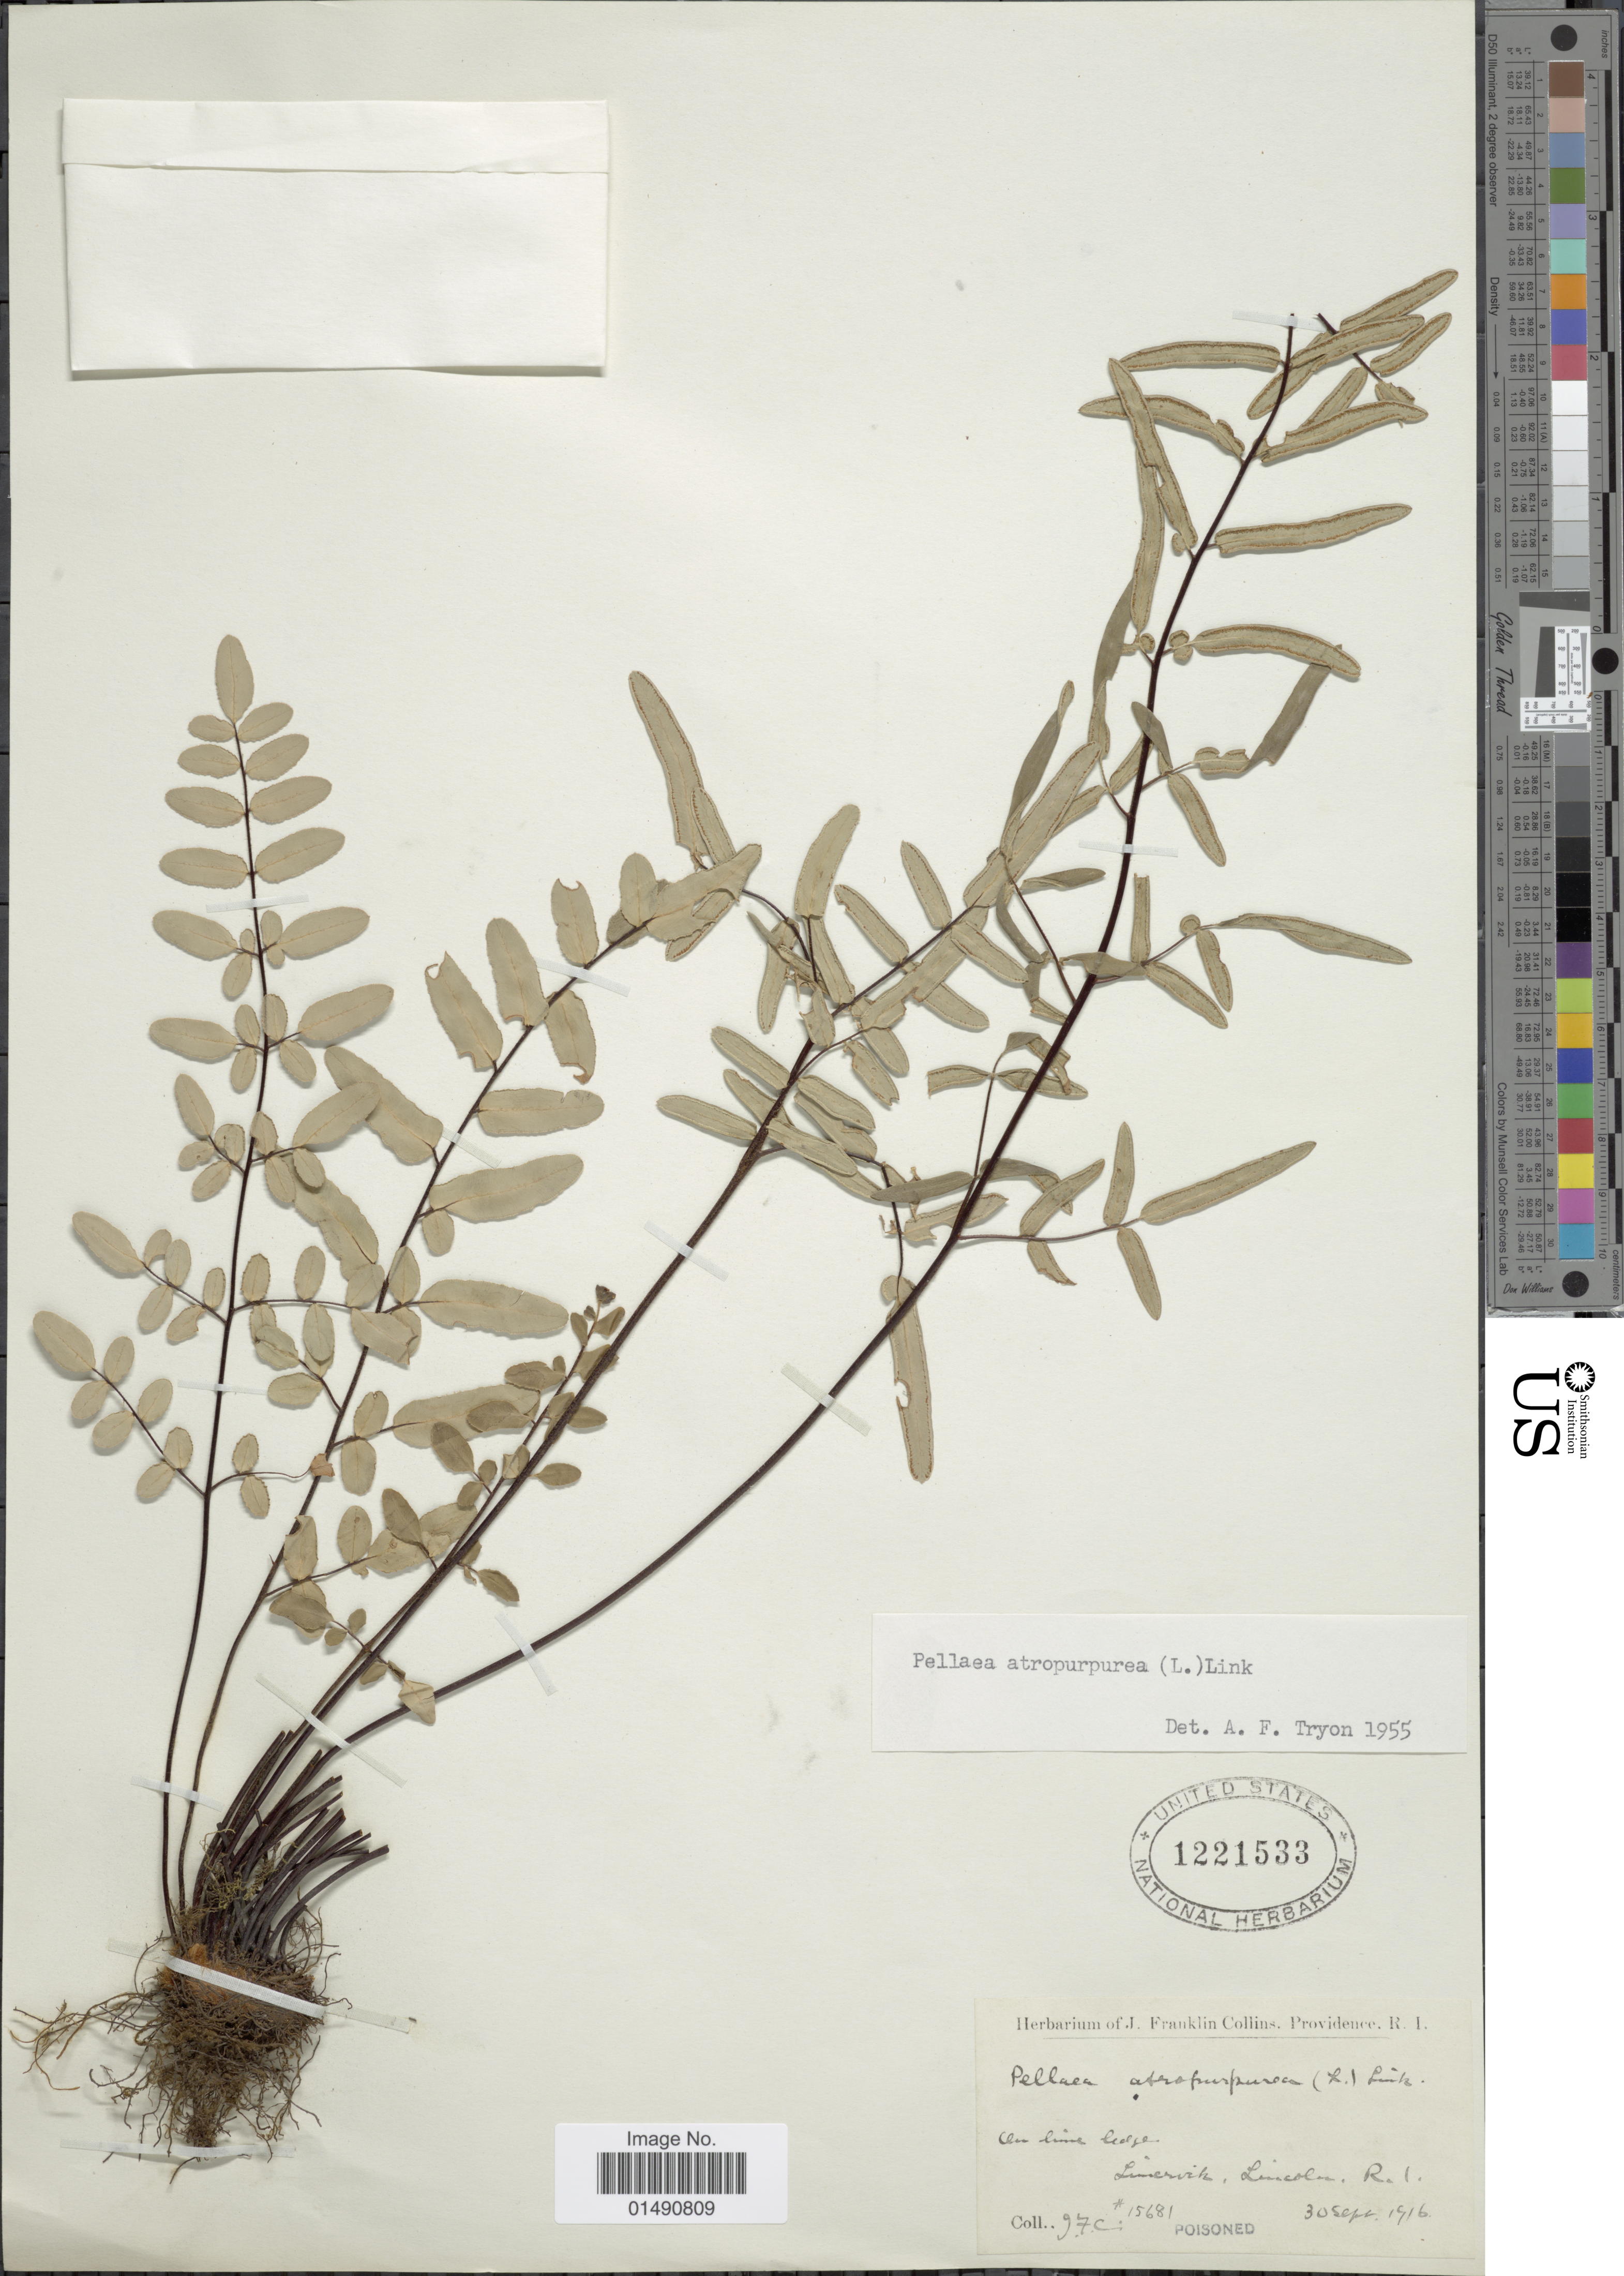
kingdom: Plantae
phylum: Tracheophyta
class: Polypodiopsida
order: Polypodiales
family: Pteridaceae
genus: Pellaea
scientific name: Pellaea atropurpurea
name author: (L.) Link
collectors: J. Collins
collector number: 15681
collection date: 1916-09-30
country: United States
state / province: Rhode Island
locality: Limerick, Lincoln.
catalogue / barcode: US 1221533